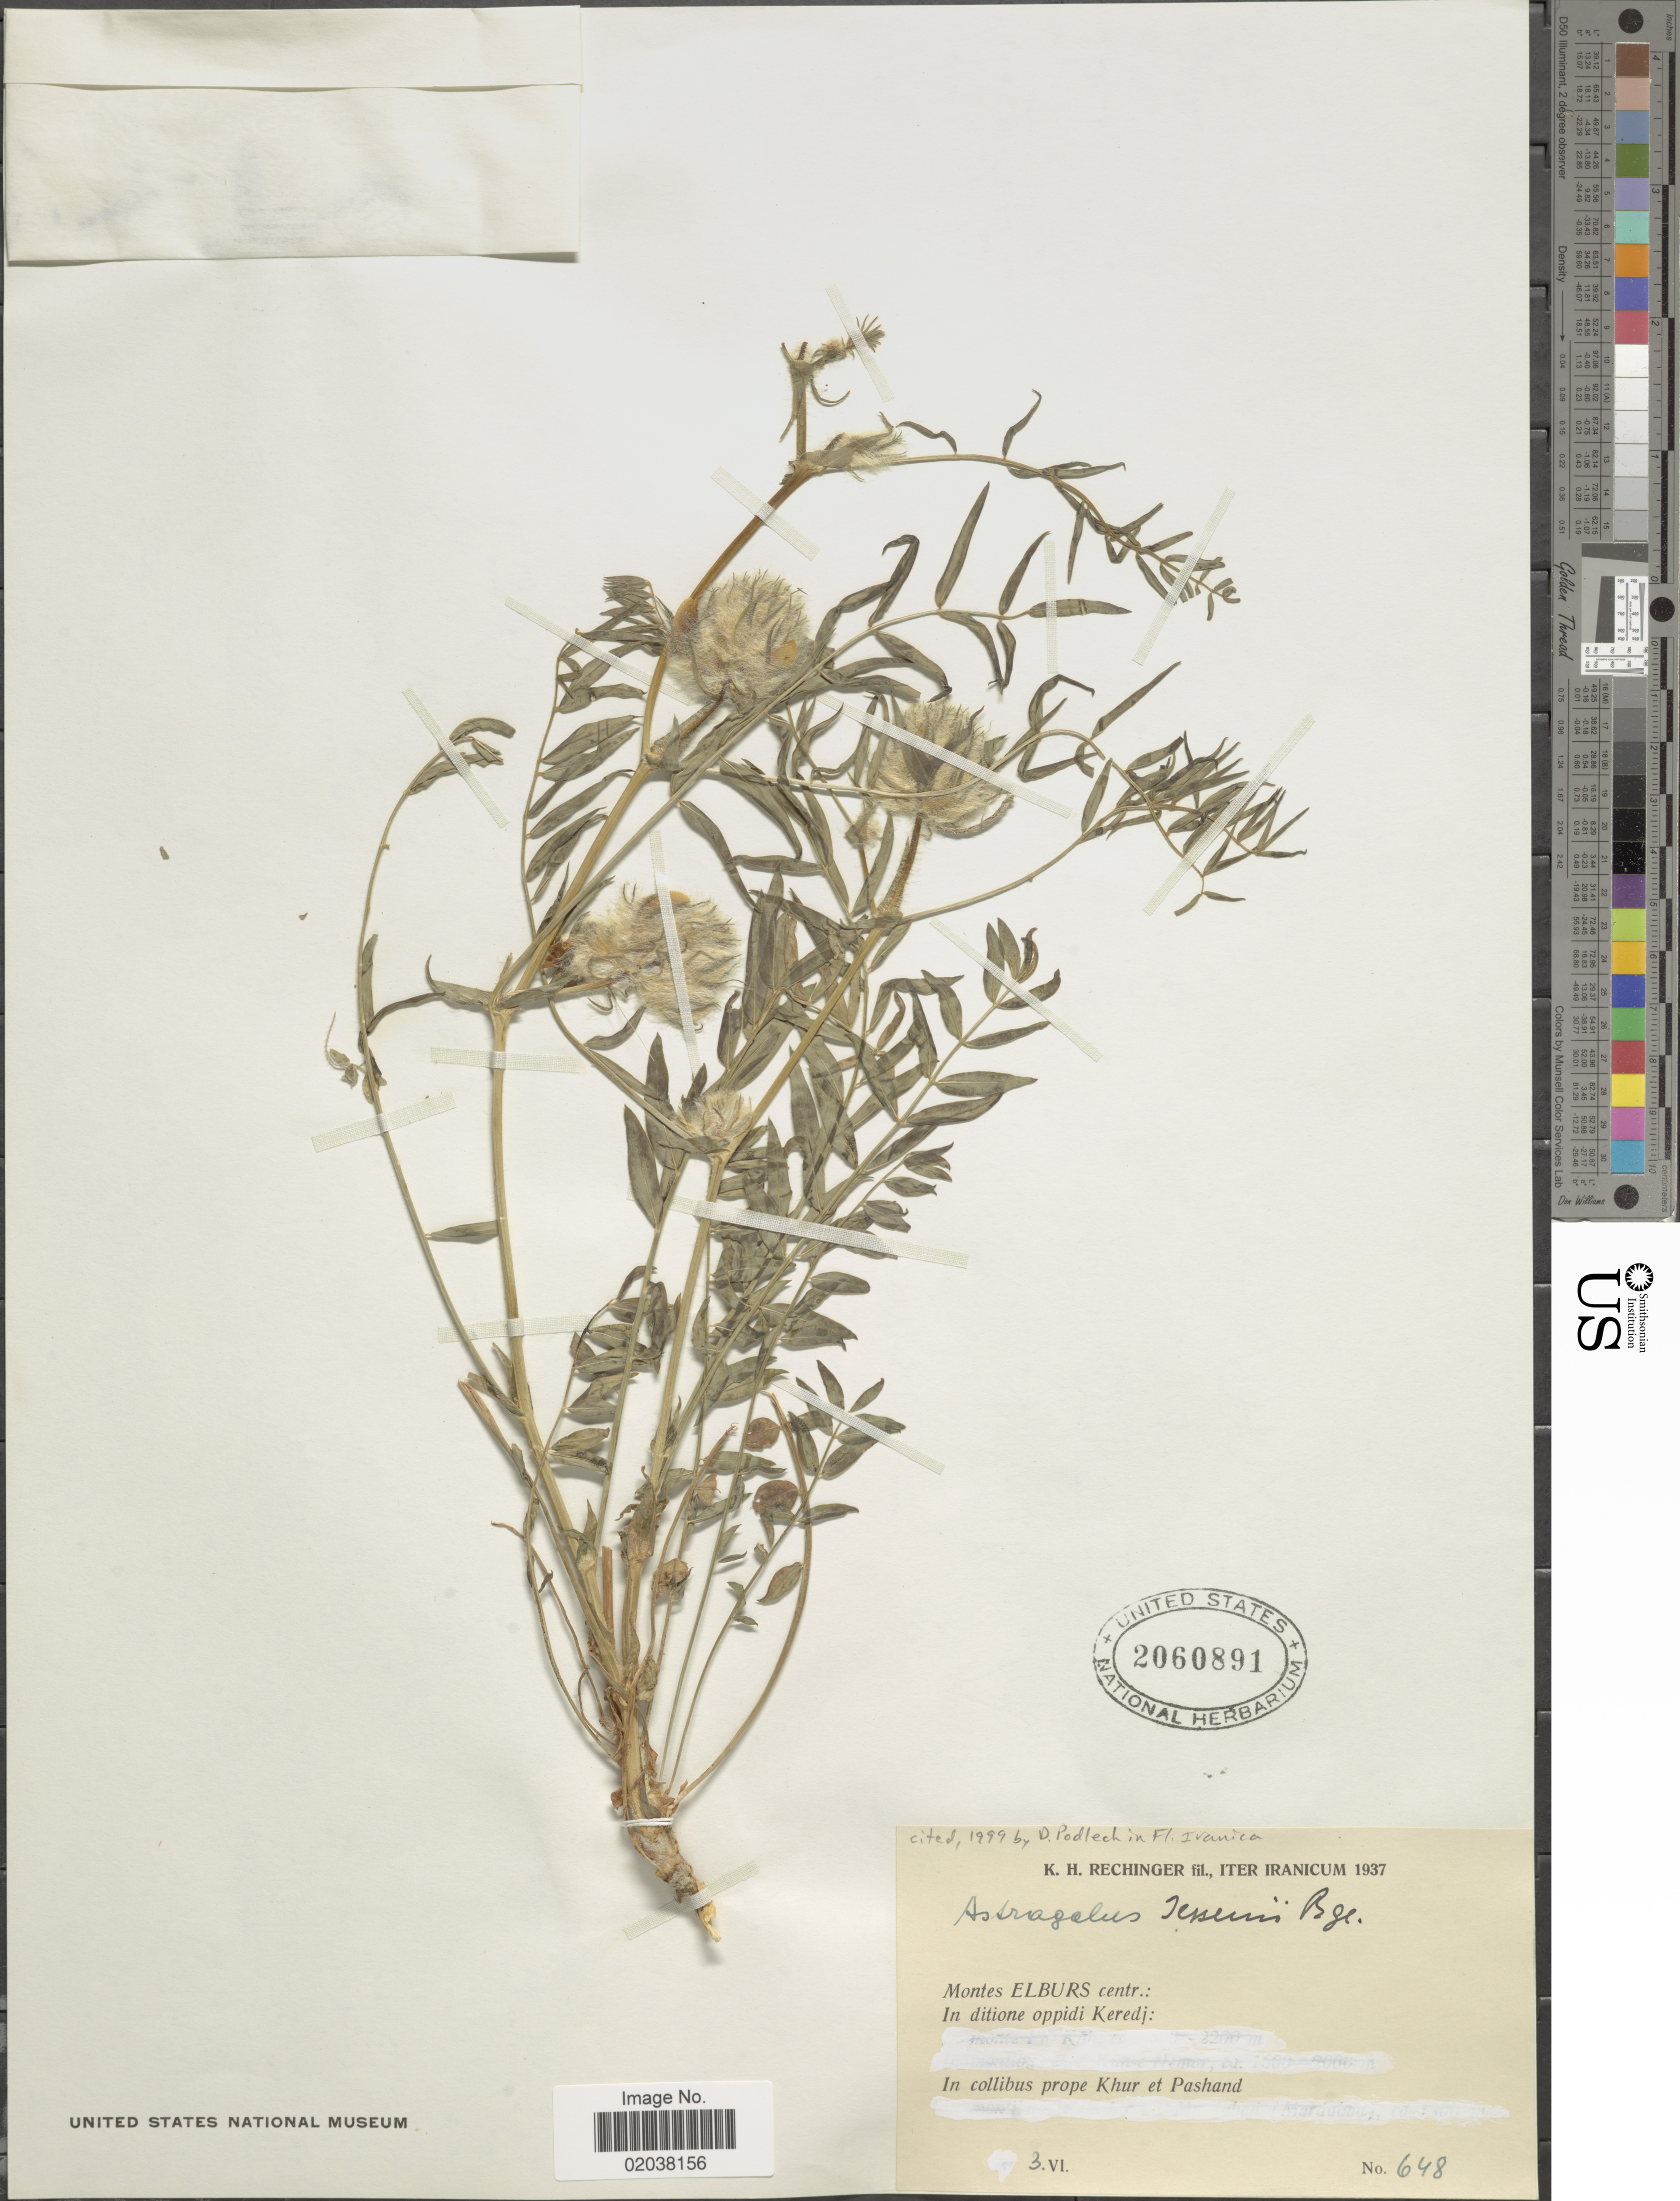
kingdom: Plantae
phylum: Tracheophyta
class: Magnoliopsida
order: Fabales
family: Fabaceae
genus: Astragalus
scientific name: Astragalus jessenii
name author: Bunge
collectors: K. H. Rechinger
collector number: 648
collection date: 1937-06-03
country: Iran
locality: Montes Elburs centr.: in ditione oppidi Keredj: in collibus prope Khur et Pashand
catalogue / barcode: US 2060891